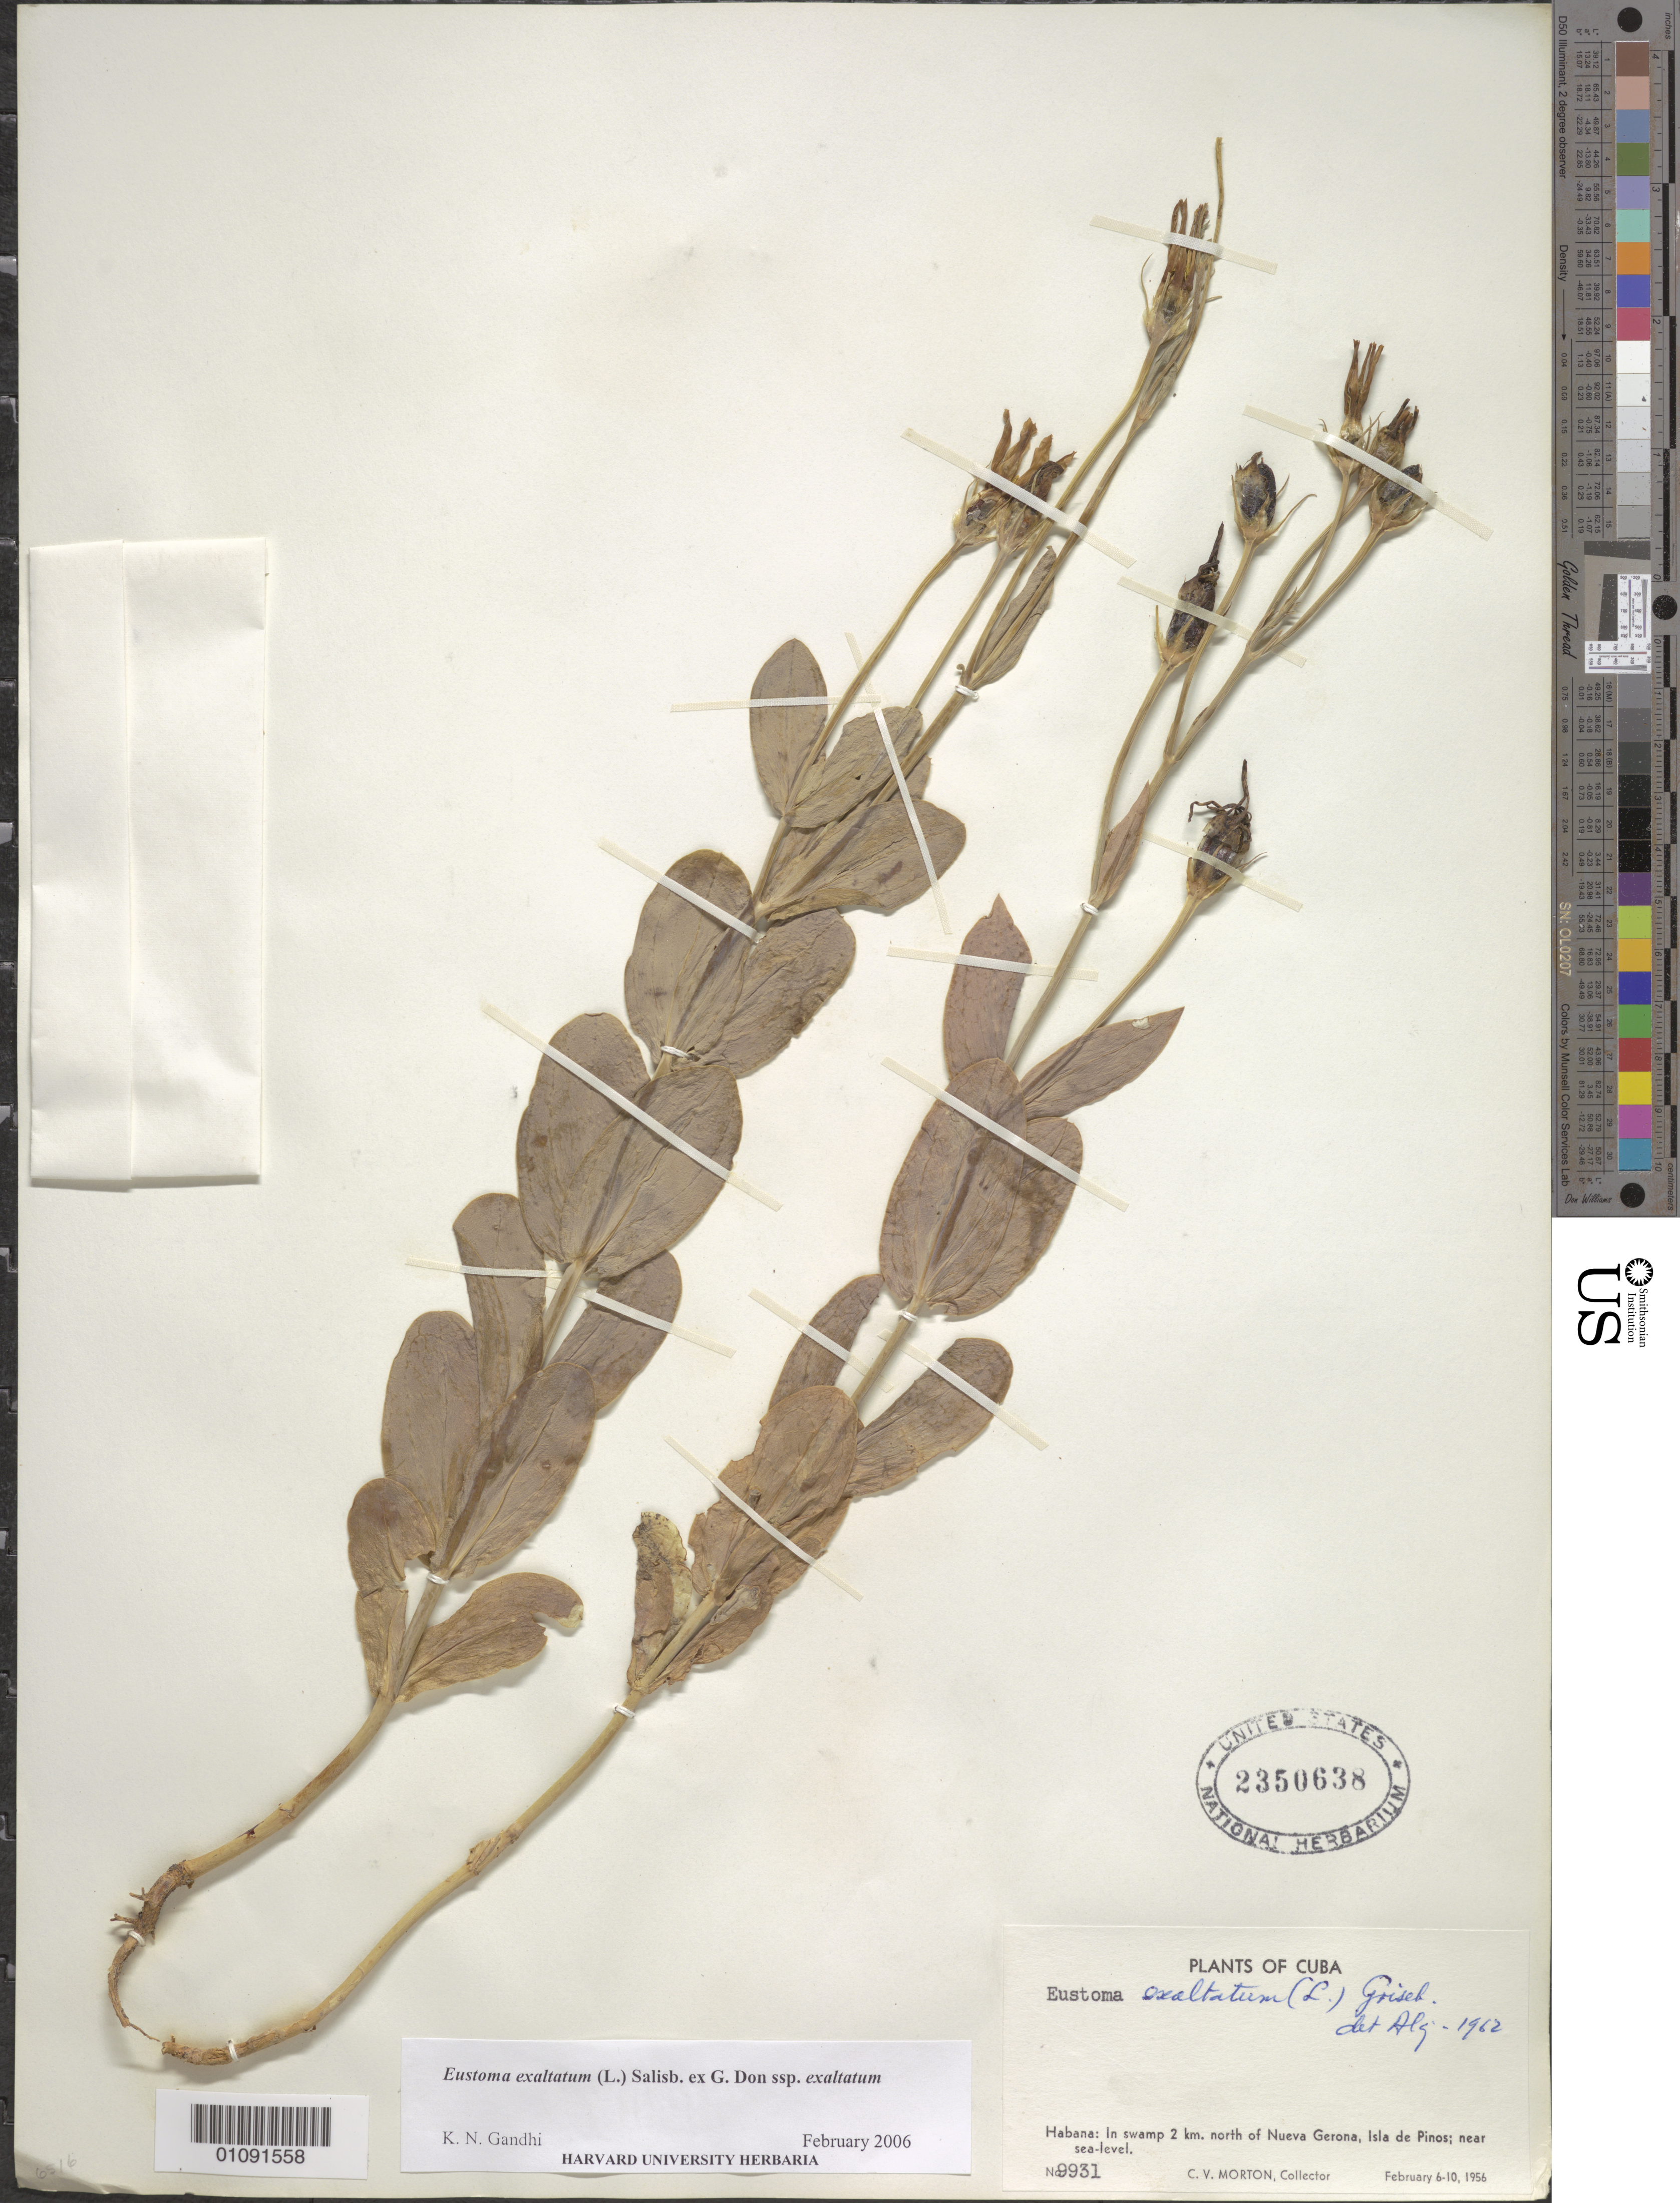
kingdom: Plantae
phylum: Tracheophyta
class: Magnoliopsida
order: Gentianales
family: Gentianaceae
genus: Eustoma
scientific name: Eustoma exaltatum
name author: (L.) Salisb. ex Don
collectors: C. V. Morton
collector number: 9931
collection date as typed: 06 Feb 1956 to 10 Feb 1956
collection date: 1956-02-06/1956-02-10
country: Cuba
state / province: La Habana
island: Cuba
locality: In swamp 2km, N of Nueva Gerona, near sea level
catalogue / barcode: US 2350638